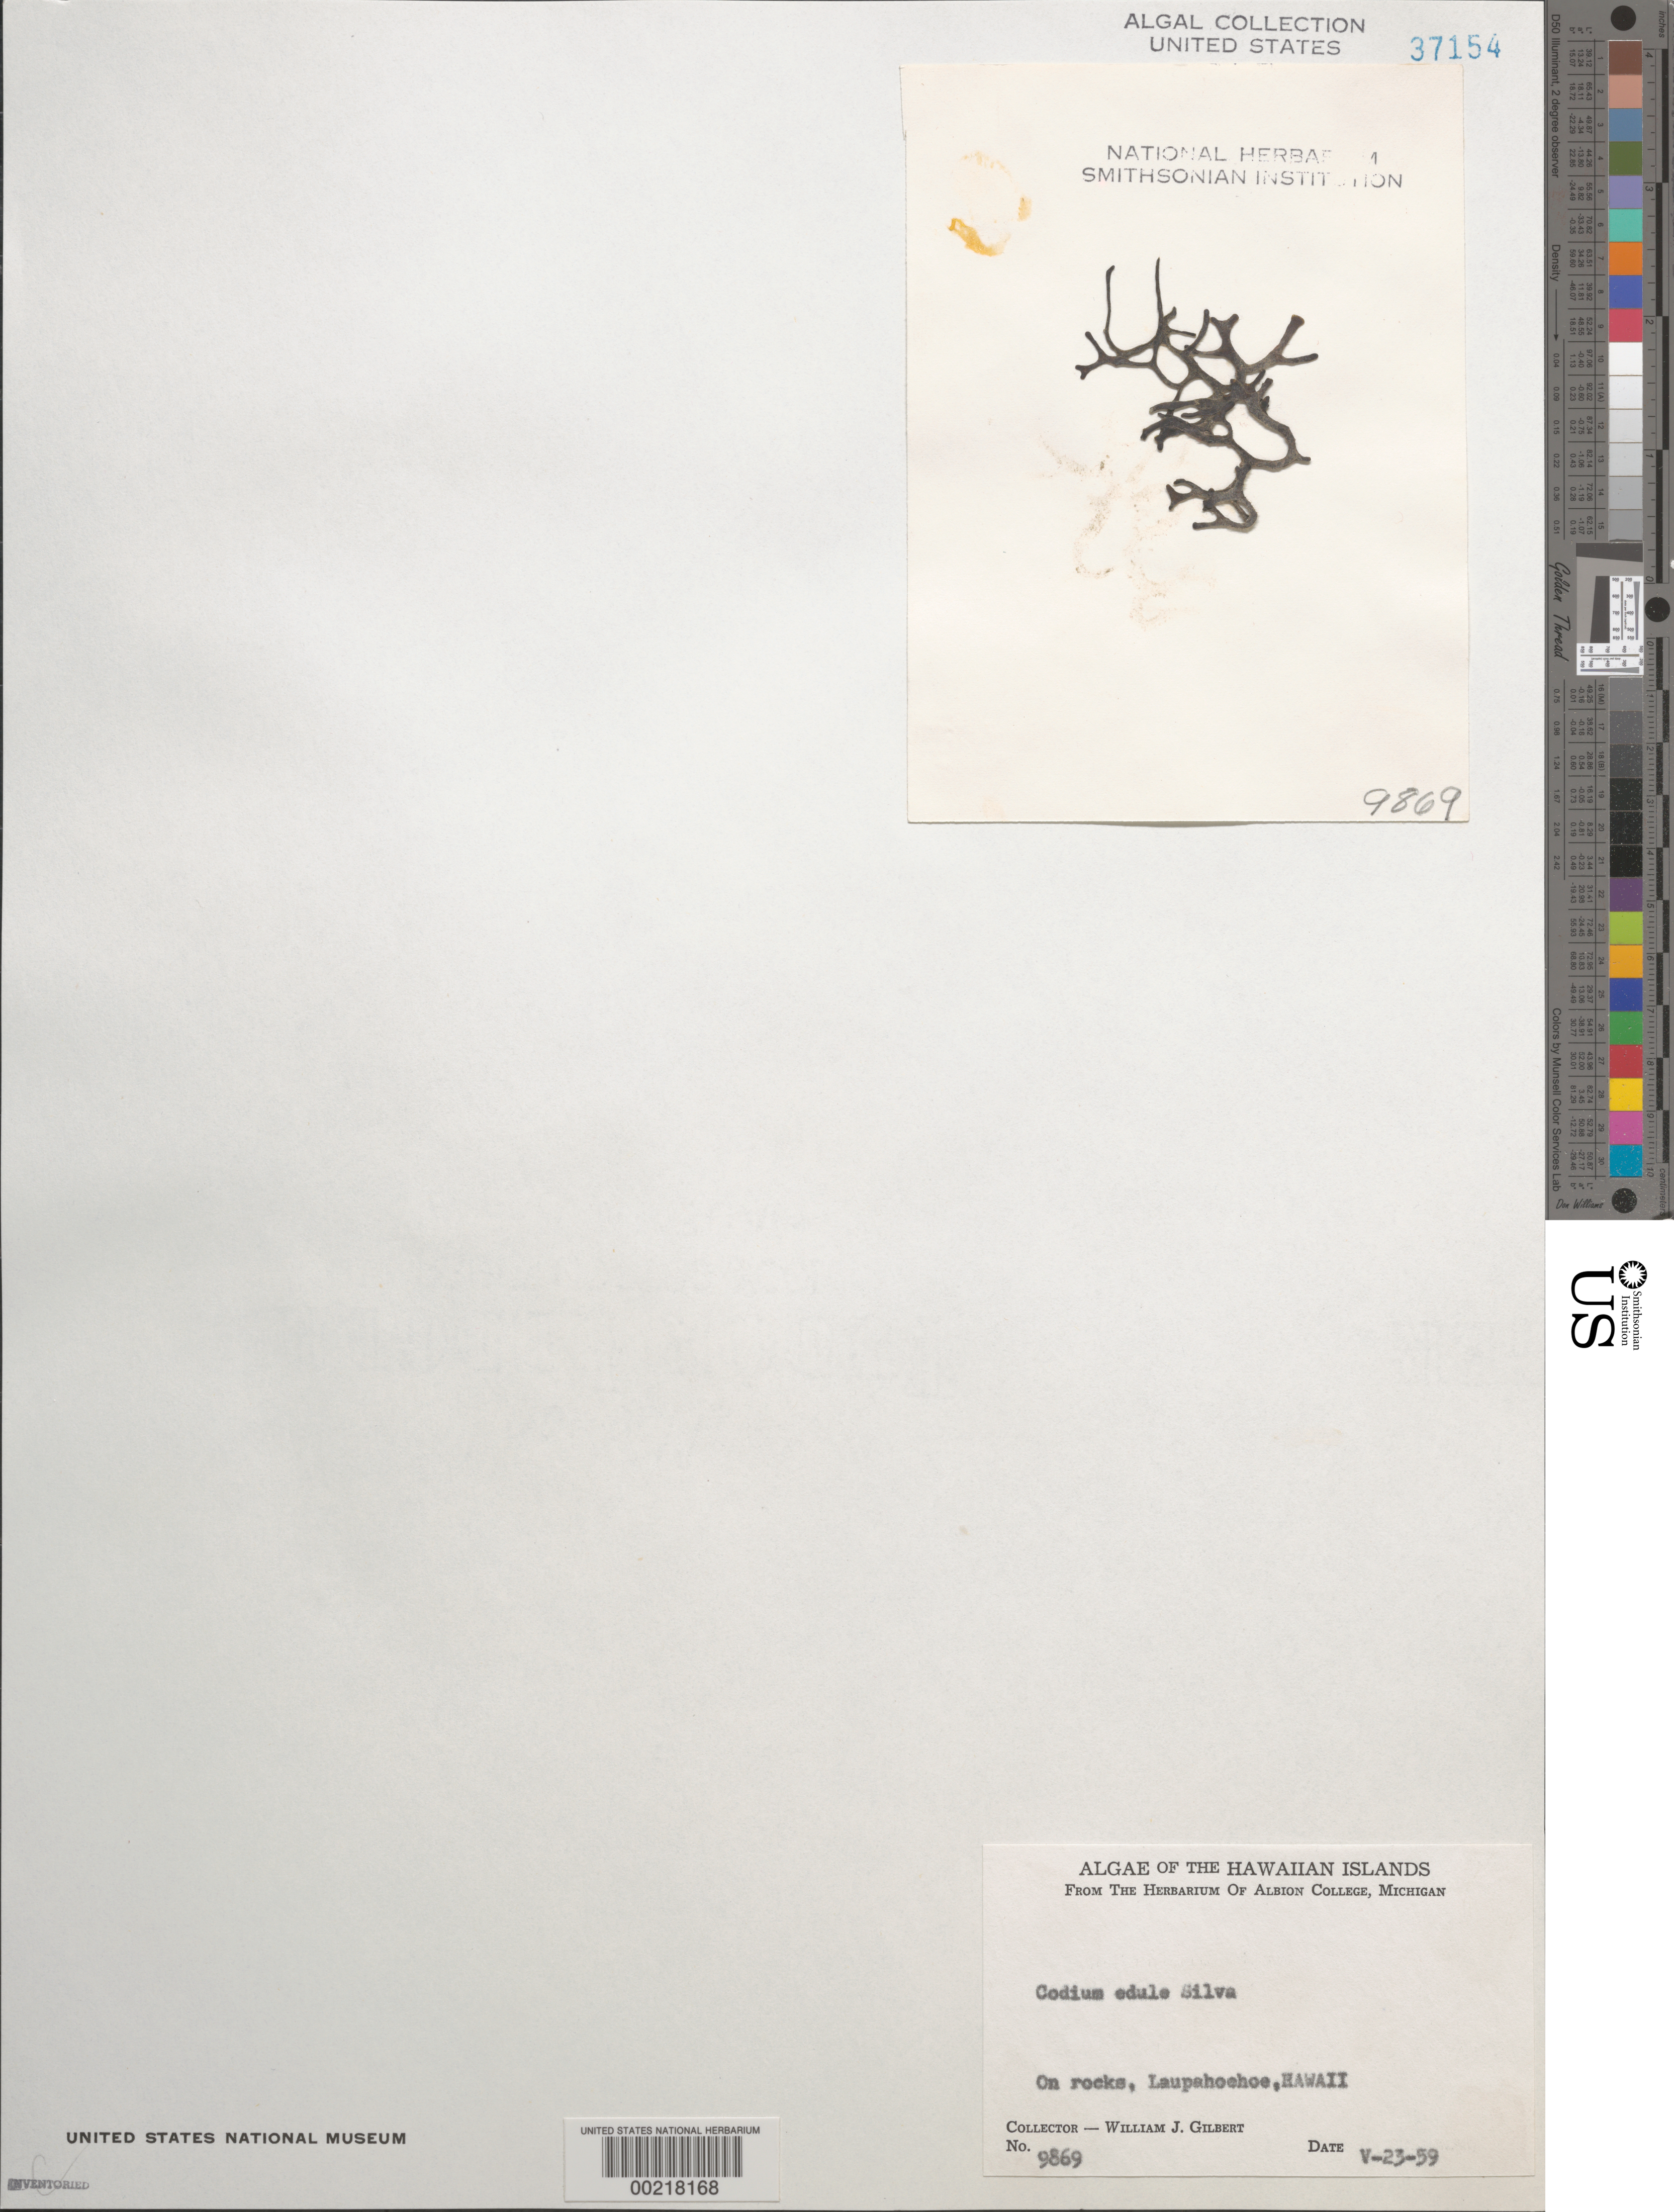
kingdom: Plantae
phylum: Chlorophyta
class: Ulvophyceae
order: Bryopsidales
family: Codiaceae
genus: Codium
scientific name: Codium edule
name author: P.C. Silva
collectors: W. J. Gilbert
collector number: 9869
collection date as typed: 23 May 1959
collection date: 1959-05-23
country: United States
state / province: Hawaii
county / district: Hawaii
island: Hawaii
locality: Laupahoehoe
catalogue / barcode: US 37154